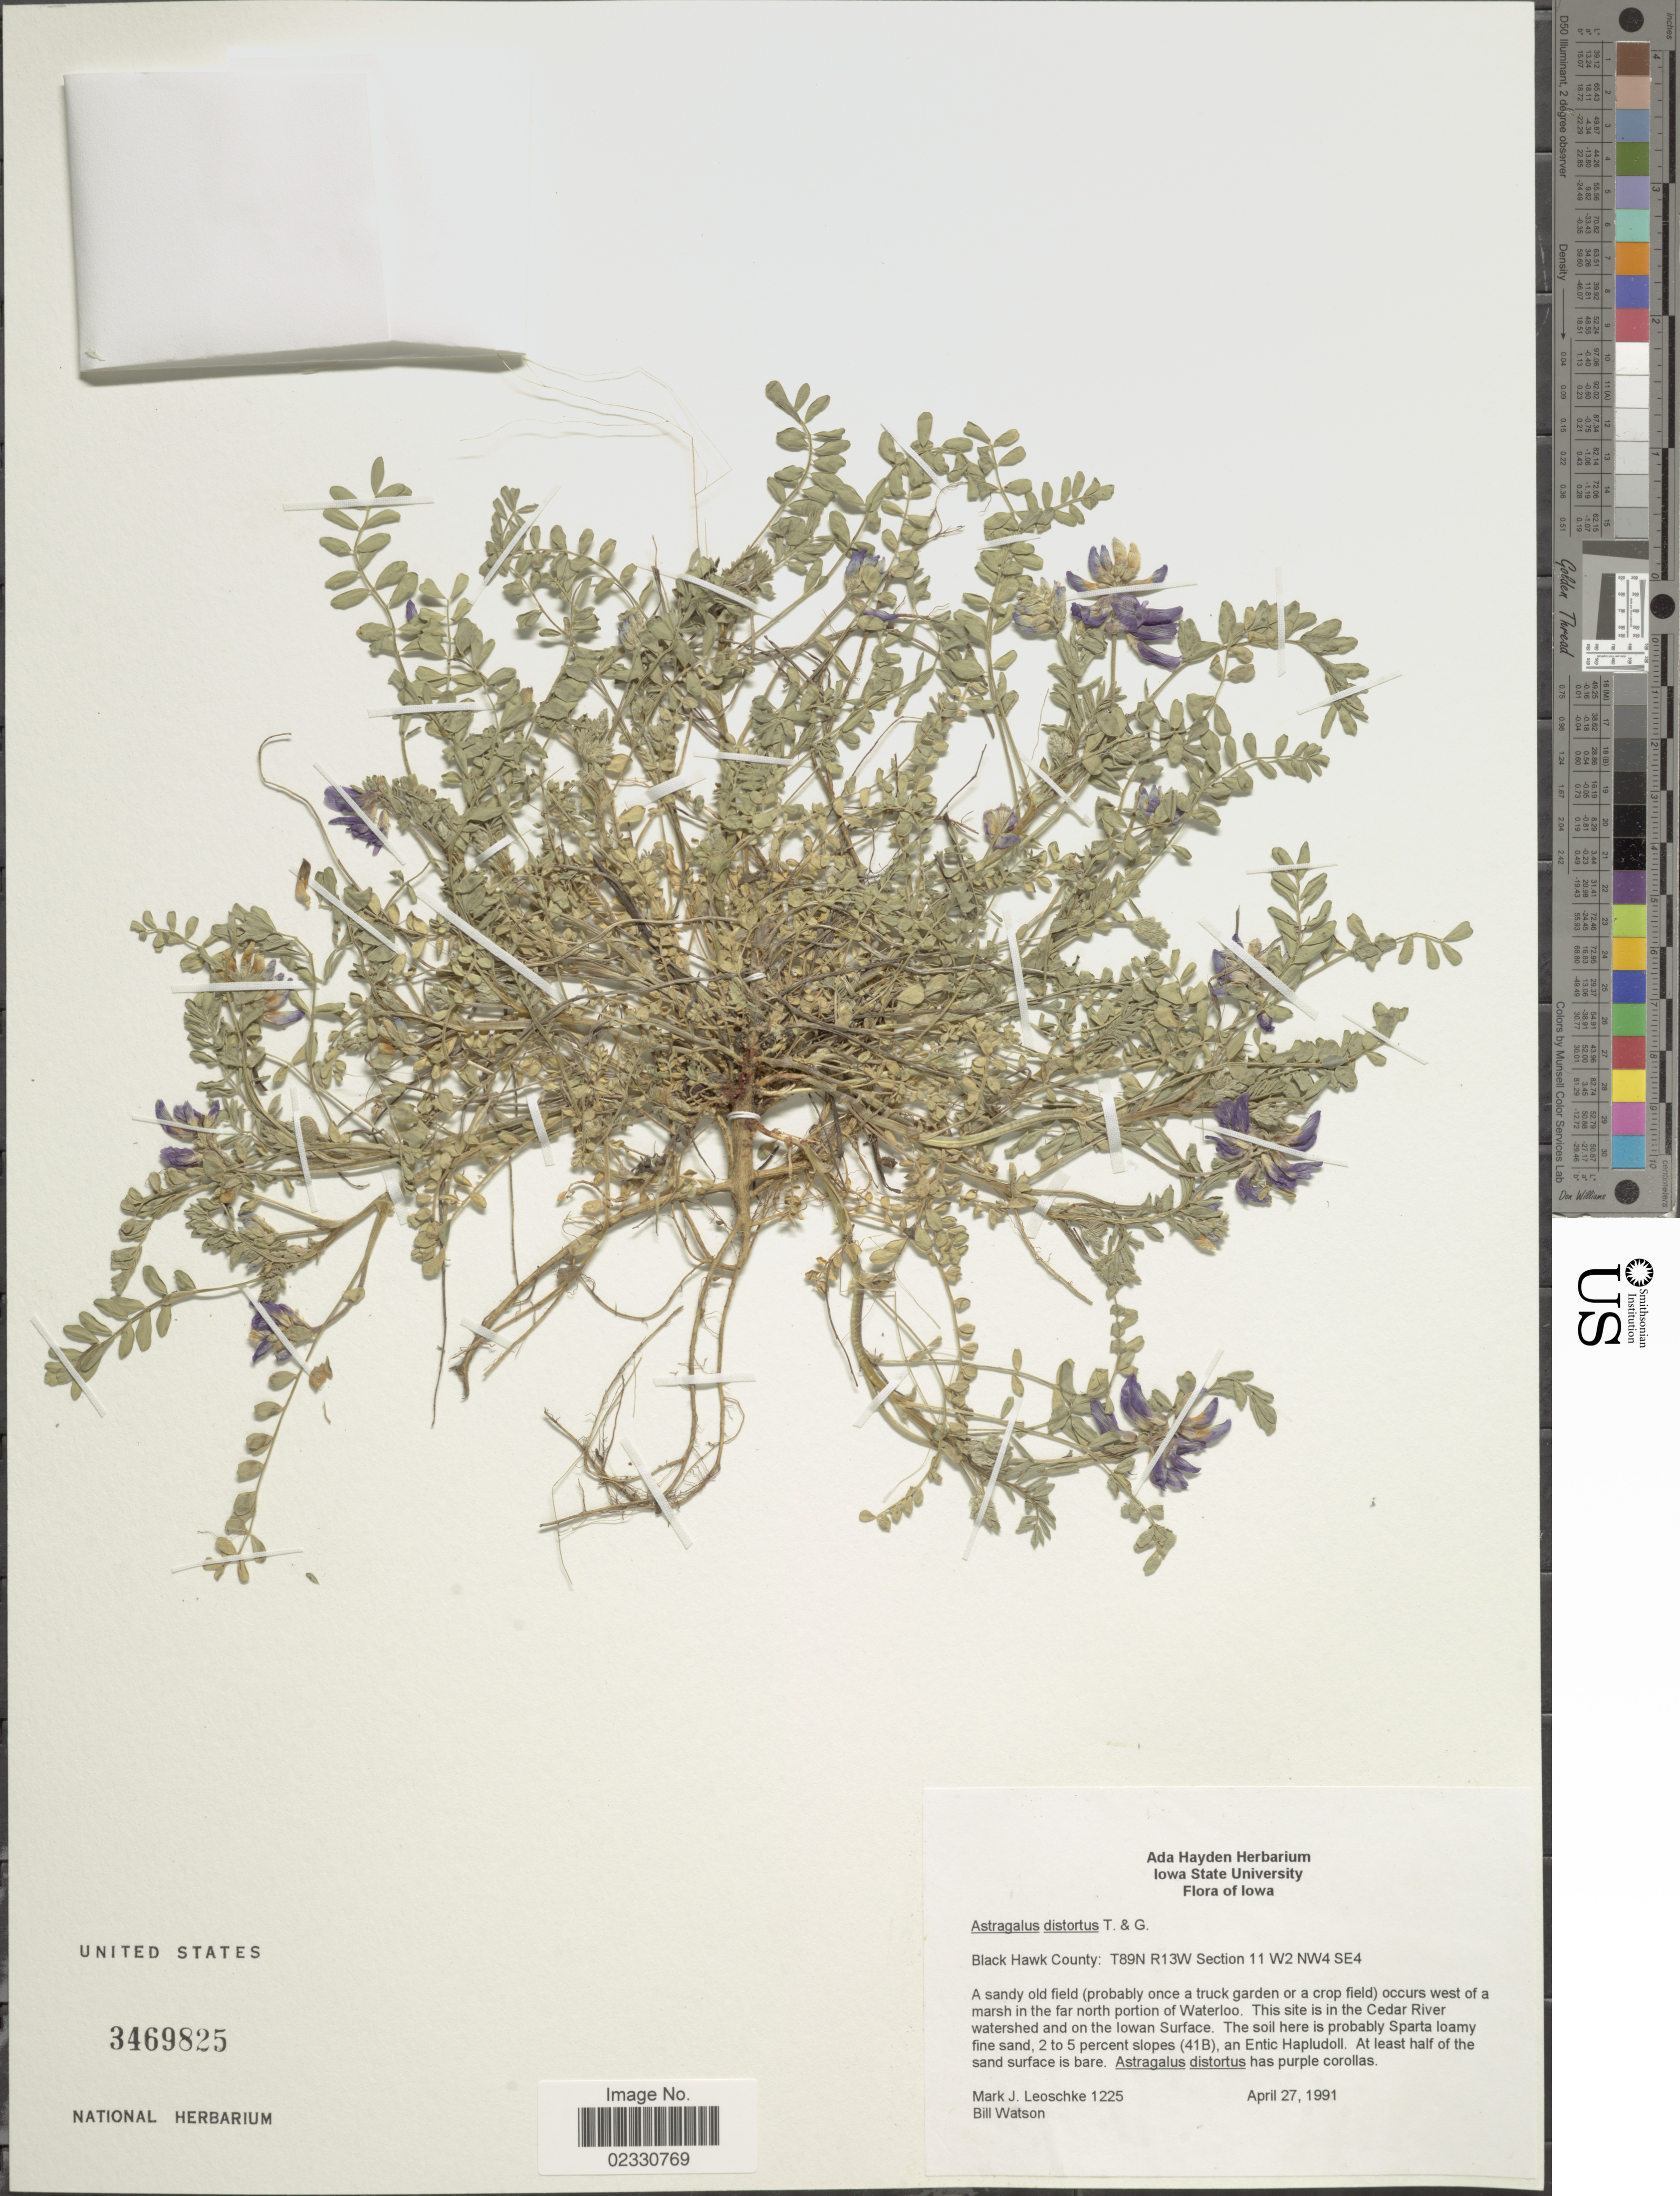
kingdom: Plantae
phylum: Tracheophyta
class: Magnoliopsida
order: Fabales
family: Fabaceae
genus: Astragalus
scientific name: Astragalus distortus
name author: Torr. & A. Gray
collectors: M. J. Leoschke & W. Watson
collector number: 1225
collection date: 1991-04-27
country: United States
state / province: Iowa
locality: Black Hawk County: T89N R13W Section 11 W2 NW4 SE4, a sandy old field (probably once a truck garden or a crop field) occurs west of a marsh in the far north portion of Waterloo, This site is in the Cedar River watershed and on the Iowan Surface.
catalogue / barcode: US 3469825